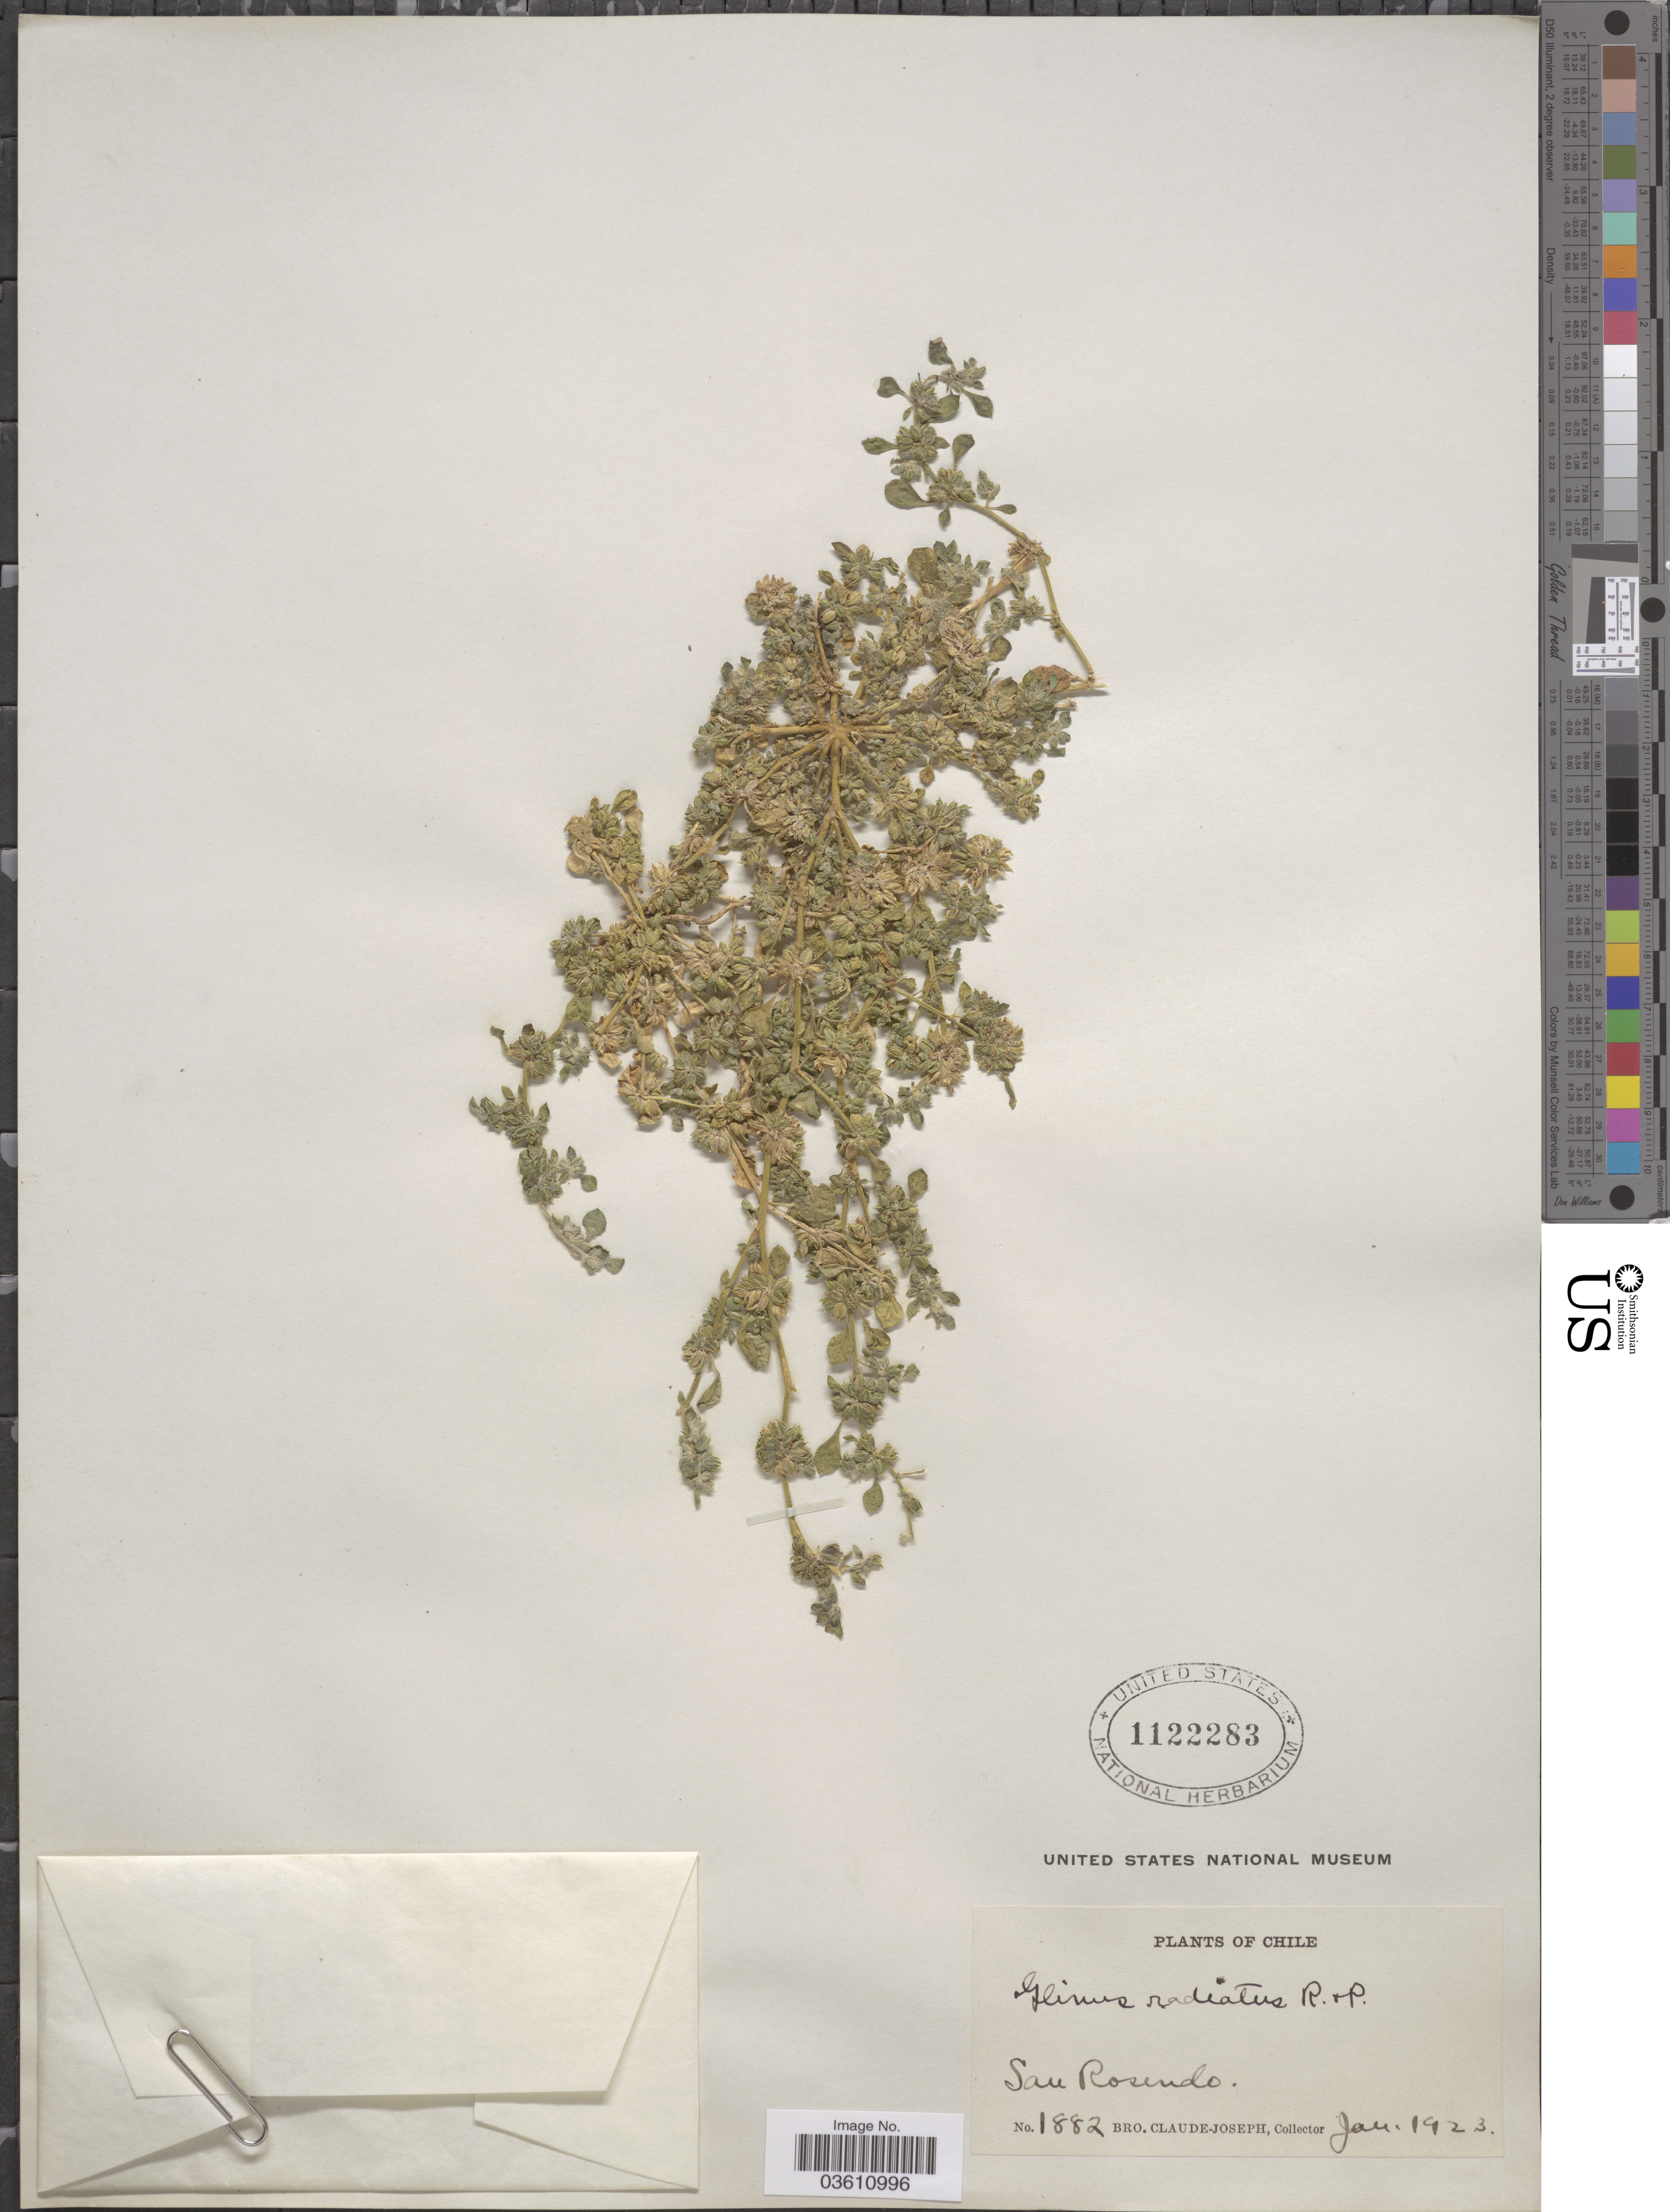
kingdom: Plantae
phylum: Tracheophyta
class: Magnoliopsida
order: Caryophyllales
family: Molluginaceae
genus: Glinus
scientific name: Glinus radiatus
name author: (Ruiz & Pav.) Rohrb.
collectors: Bro. Claude-Joseph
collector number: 1882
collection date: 1923-01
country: Chile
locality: San Rosendo.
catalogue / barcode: US 1122283